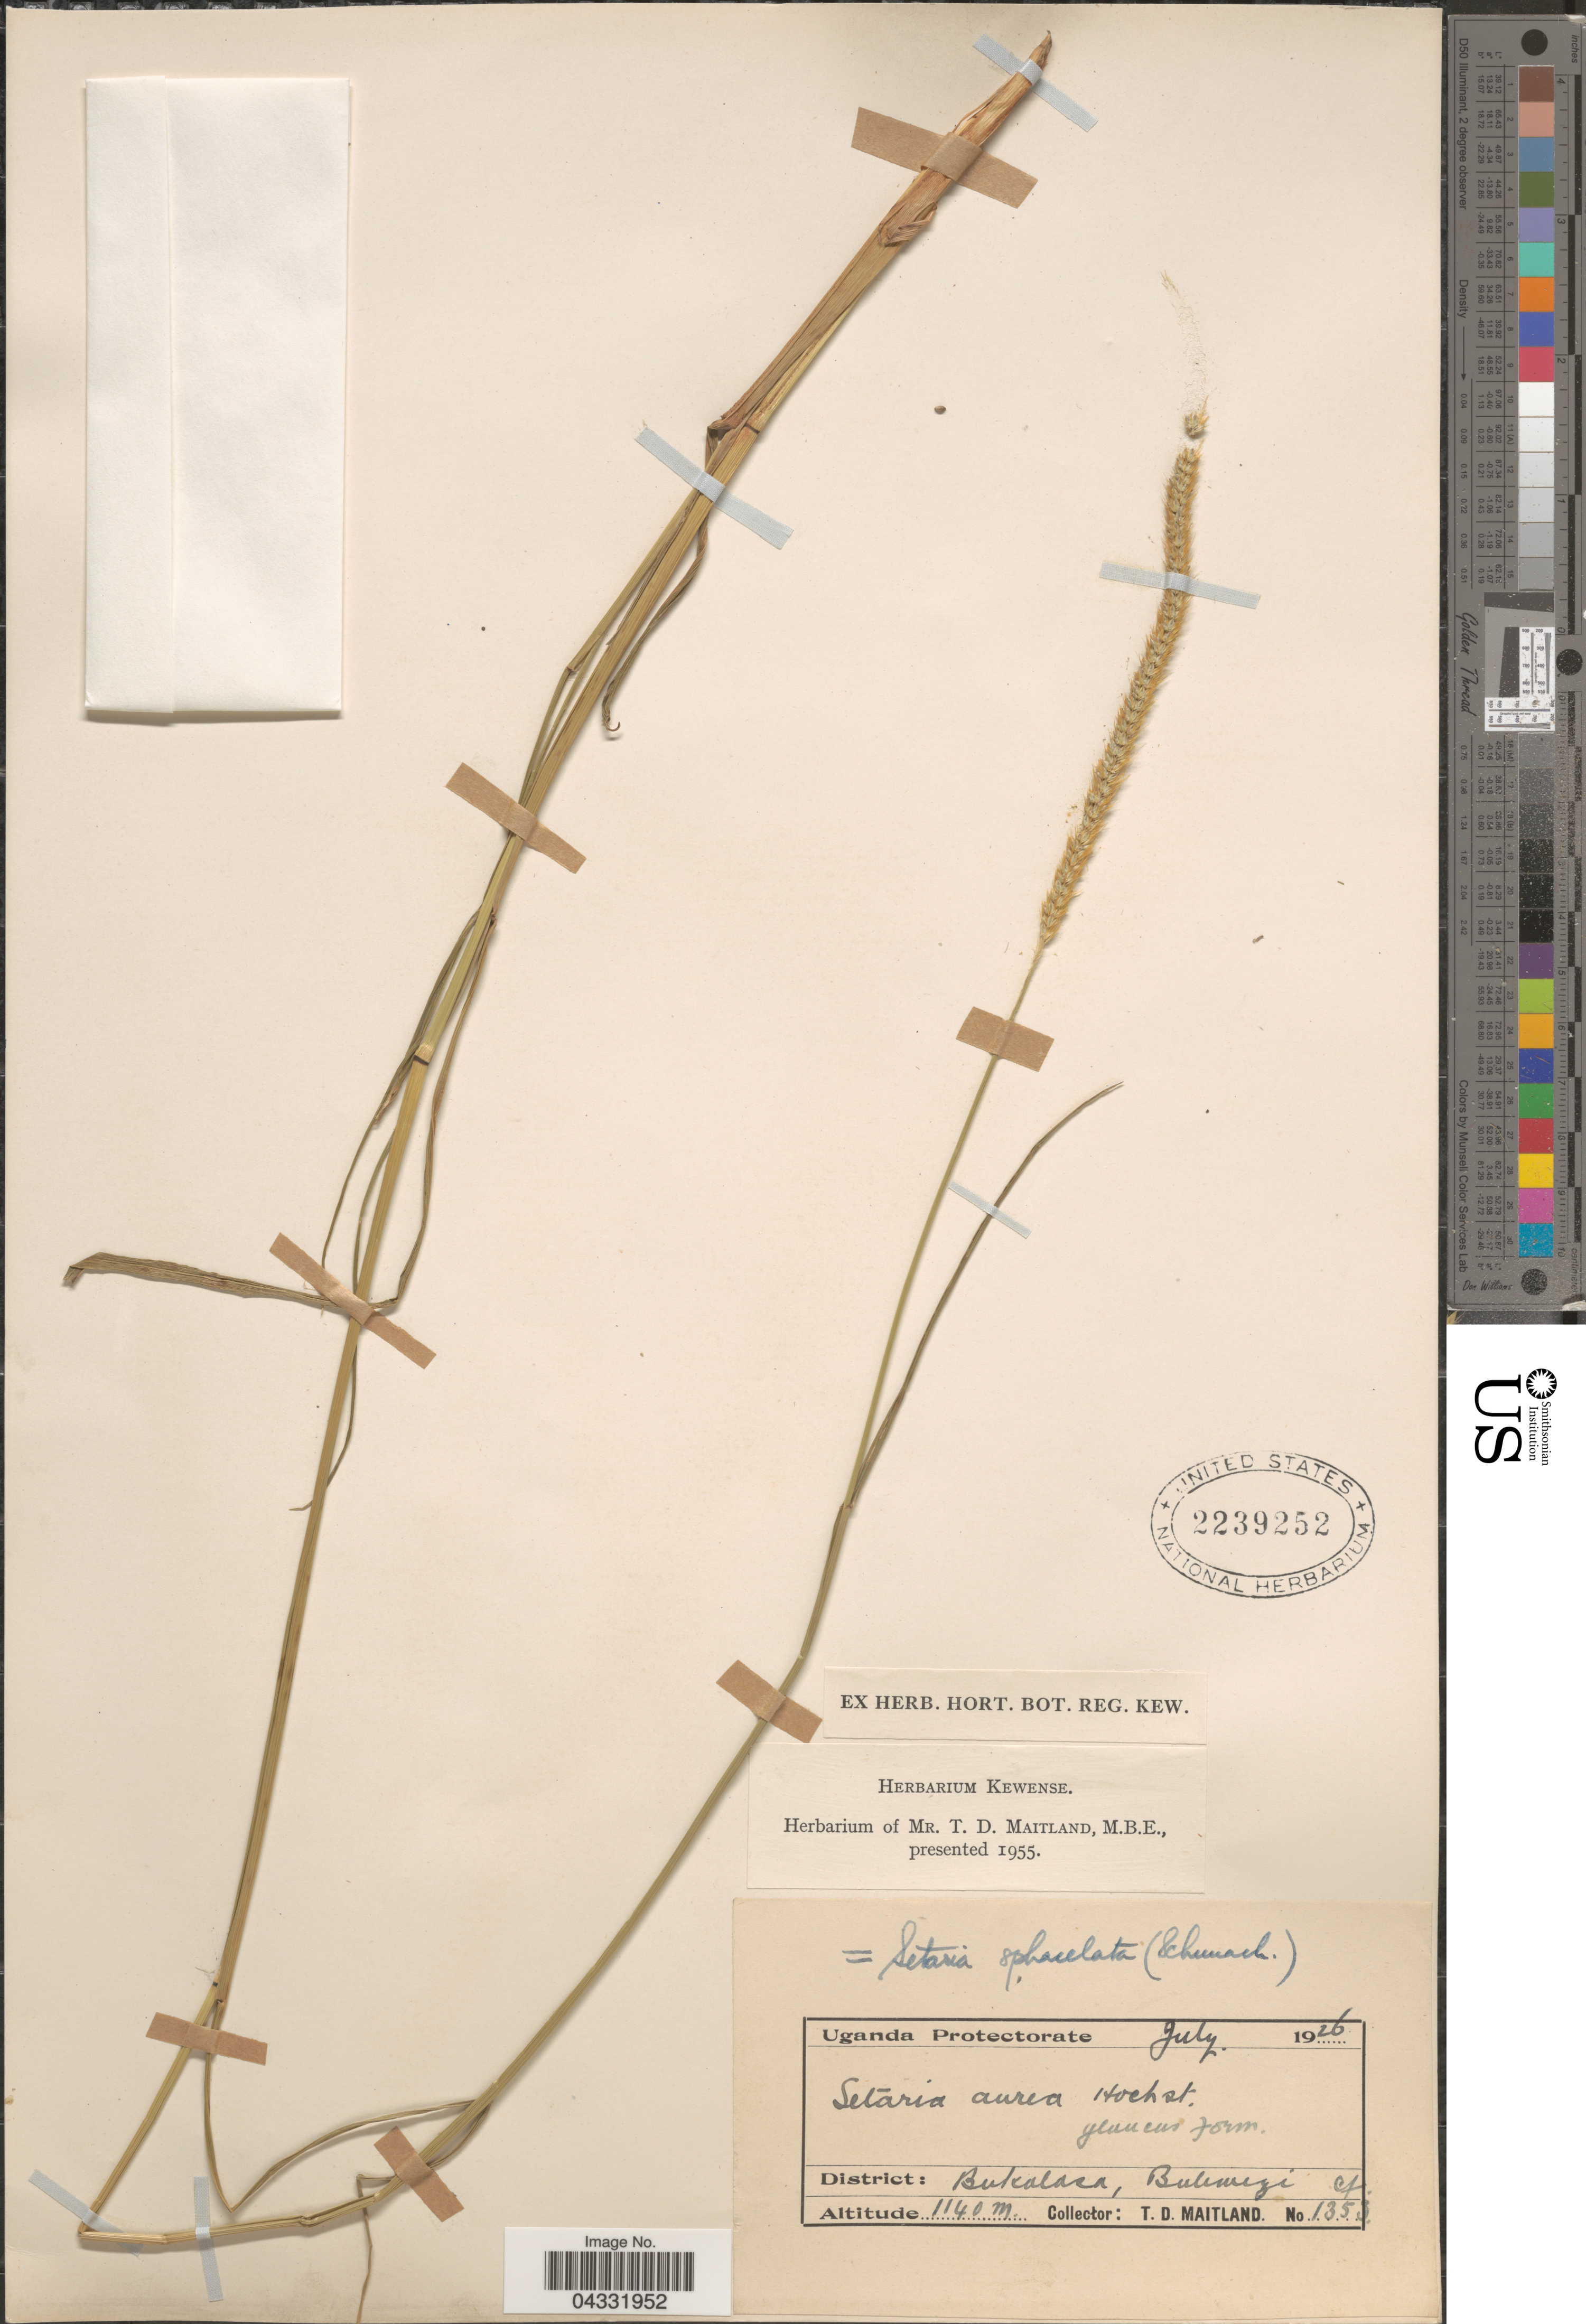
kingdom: Plantae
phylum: Tracheophyta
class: Liliopsida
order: Poales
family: Poaceae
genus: Setaria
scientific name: Setaria sphacelata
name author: (Schumach.) Stapf & Hubb. ex Moss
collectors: T. Maitland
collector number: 1353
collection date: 1926-07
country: Uganda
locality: Uganda Protectorate. District: Bukalasa, Bulemezi.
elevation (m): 1140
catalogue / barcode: US 2239252